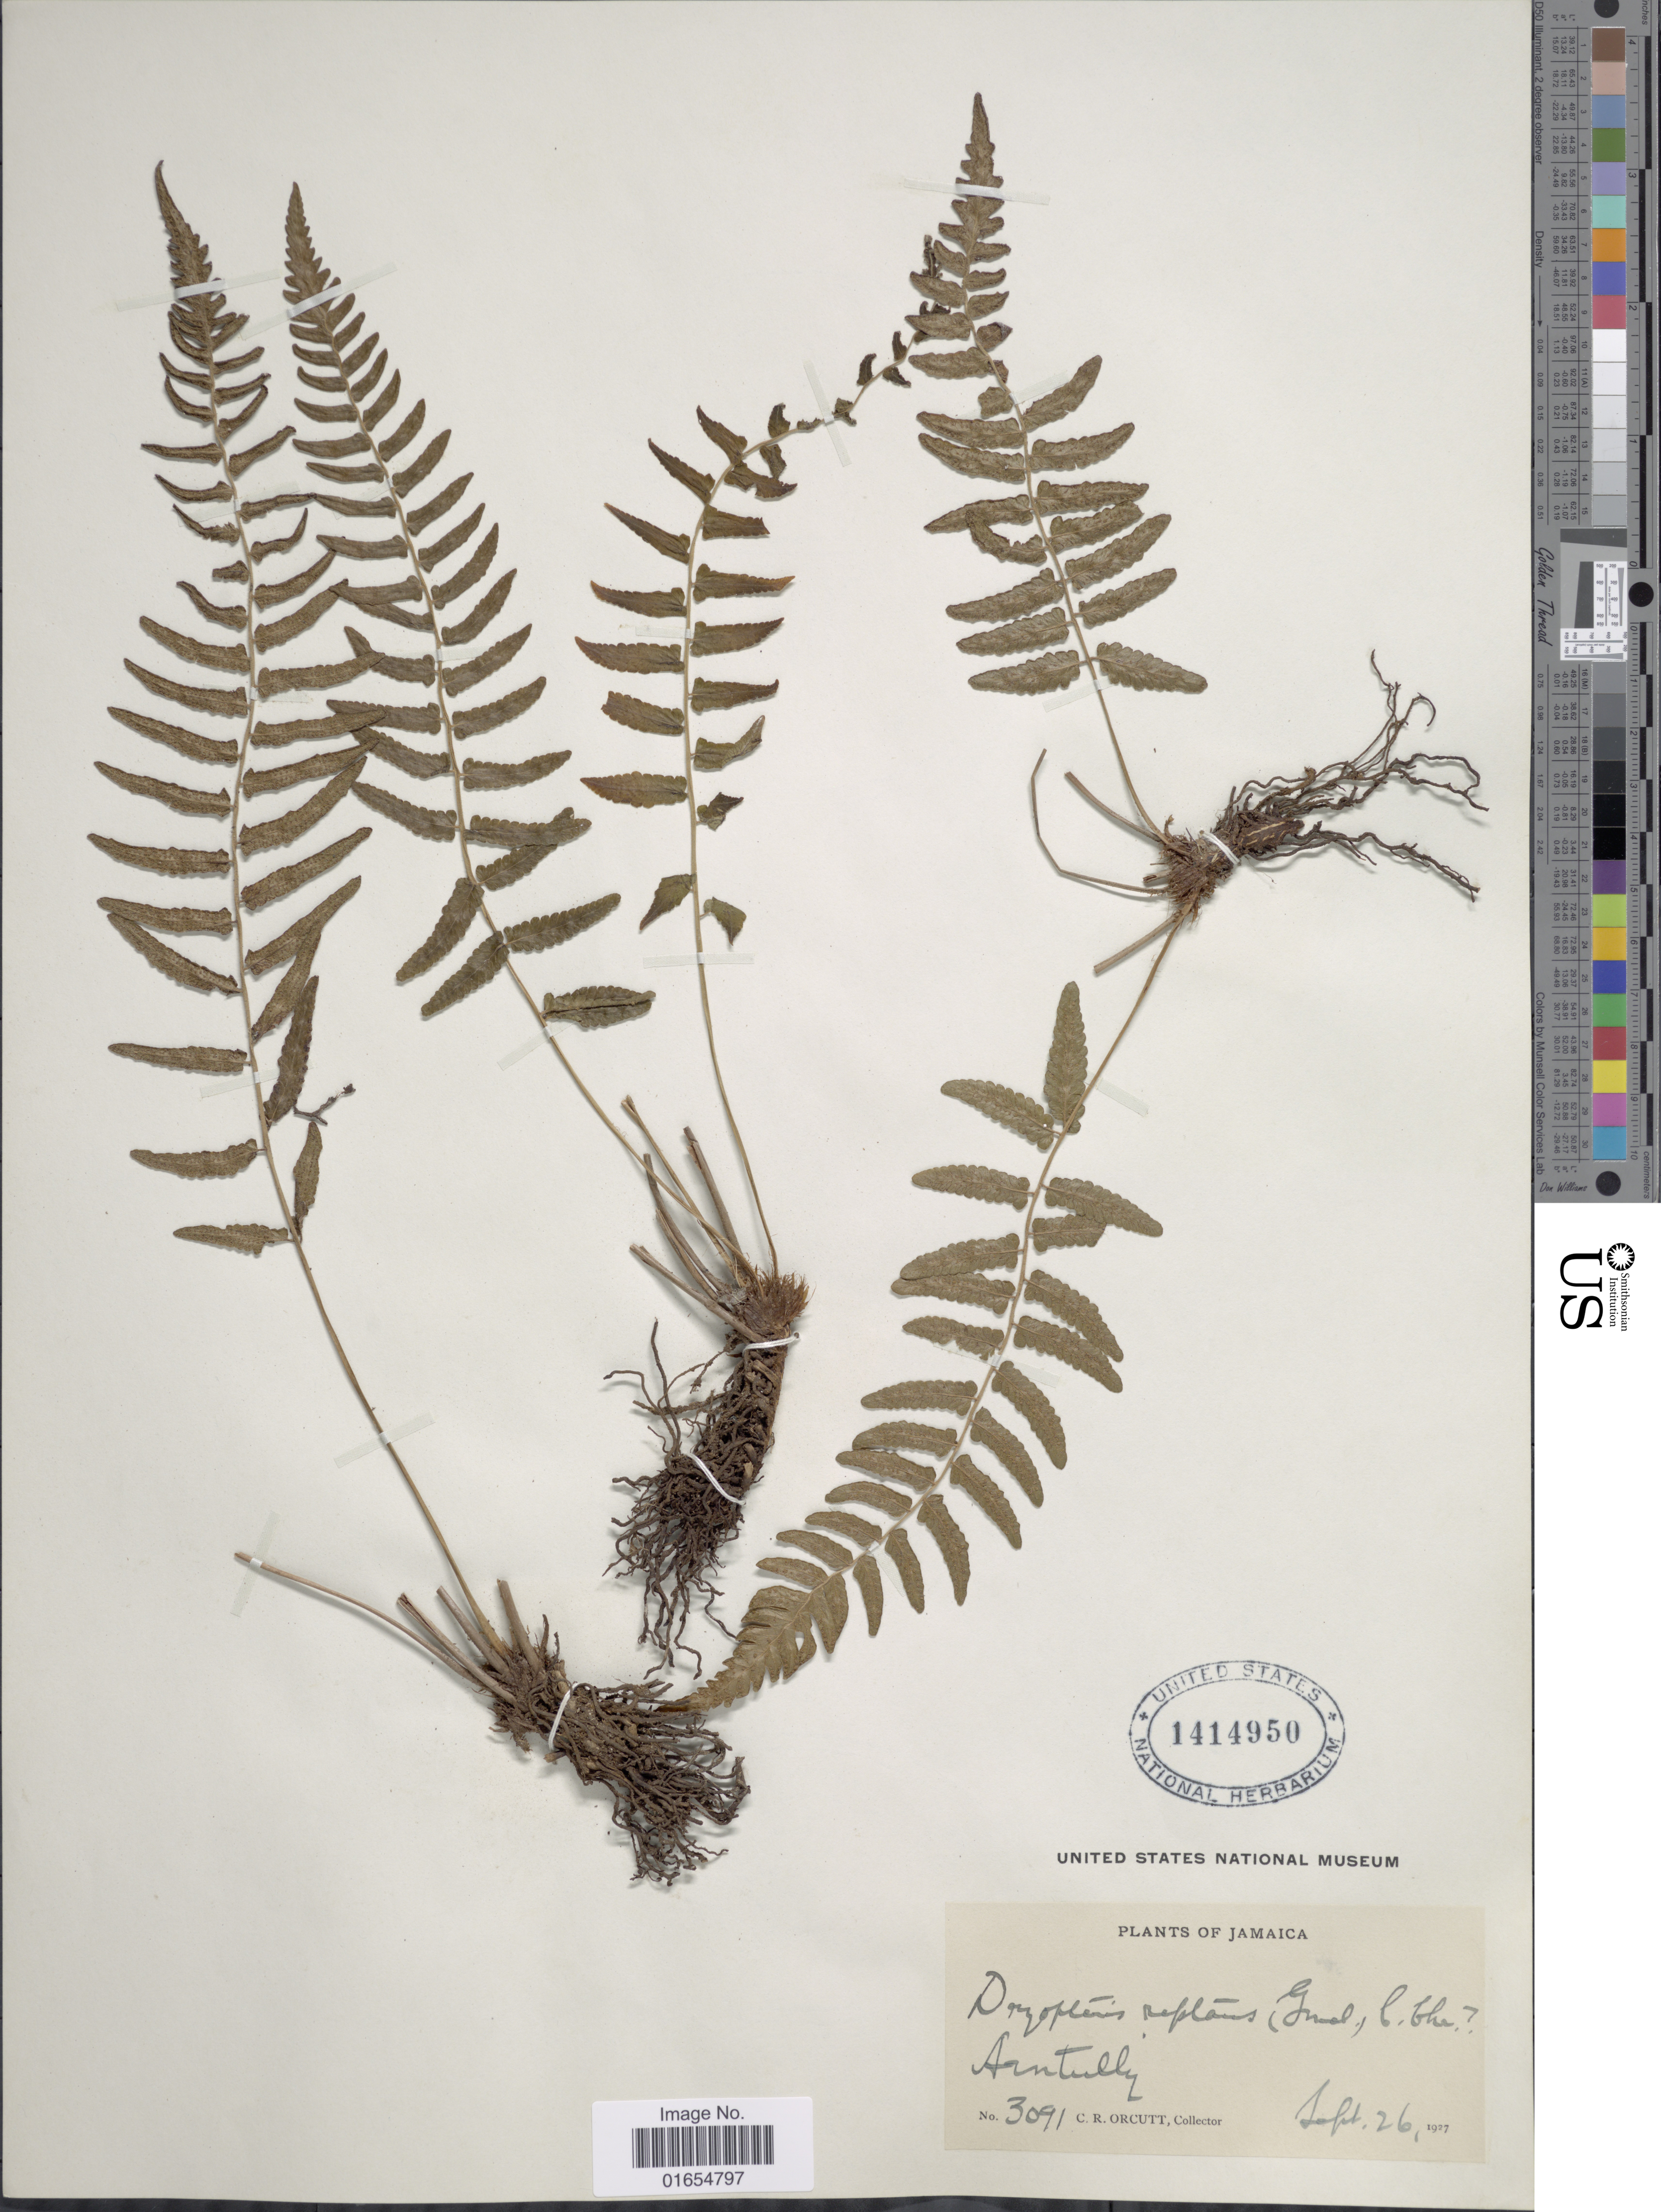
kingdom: Plantae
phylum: Tracheophyta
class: Polypodiopsida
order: Polypodiales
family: Thelypteridaceae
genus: Goniopteris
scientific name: Goniopteris reptans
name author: (J.F. Gmel.) C. Presl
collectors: C. R. Orcutt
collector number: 3091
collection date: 1927-09-26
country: Jamaica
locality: Airntully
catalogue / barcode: US 1414950